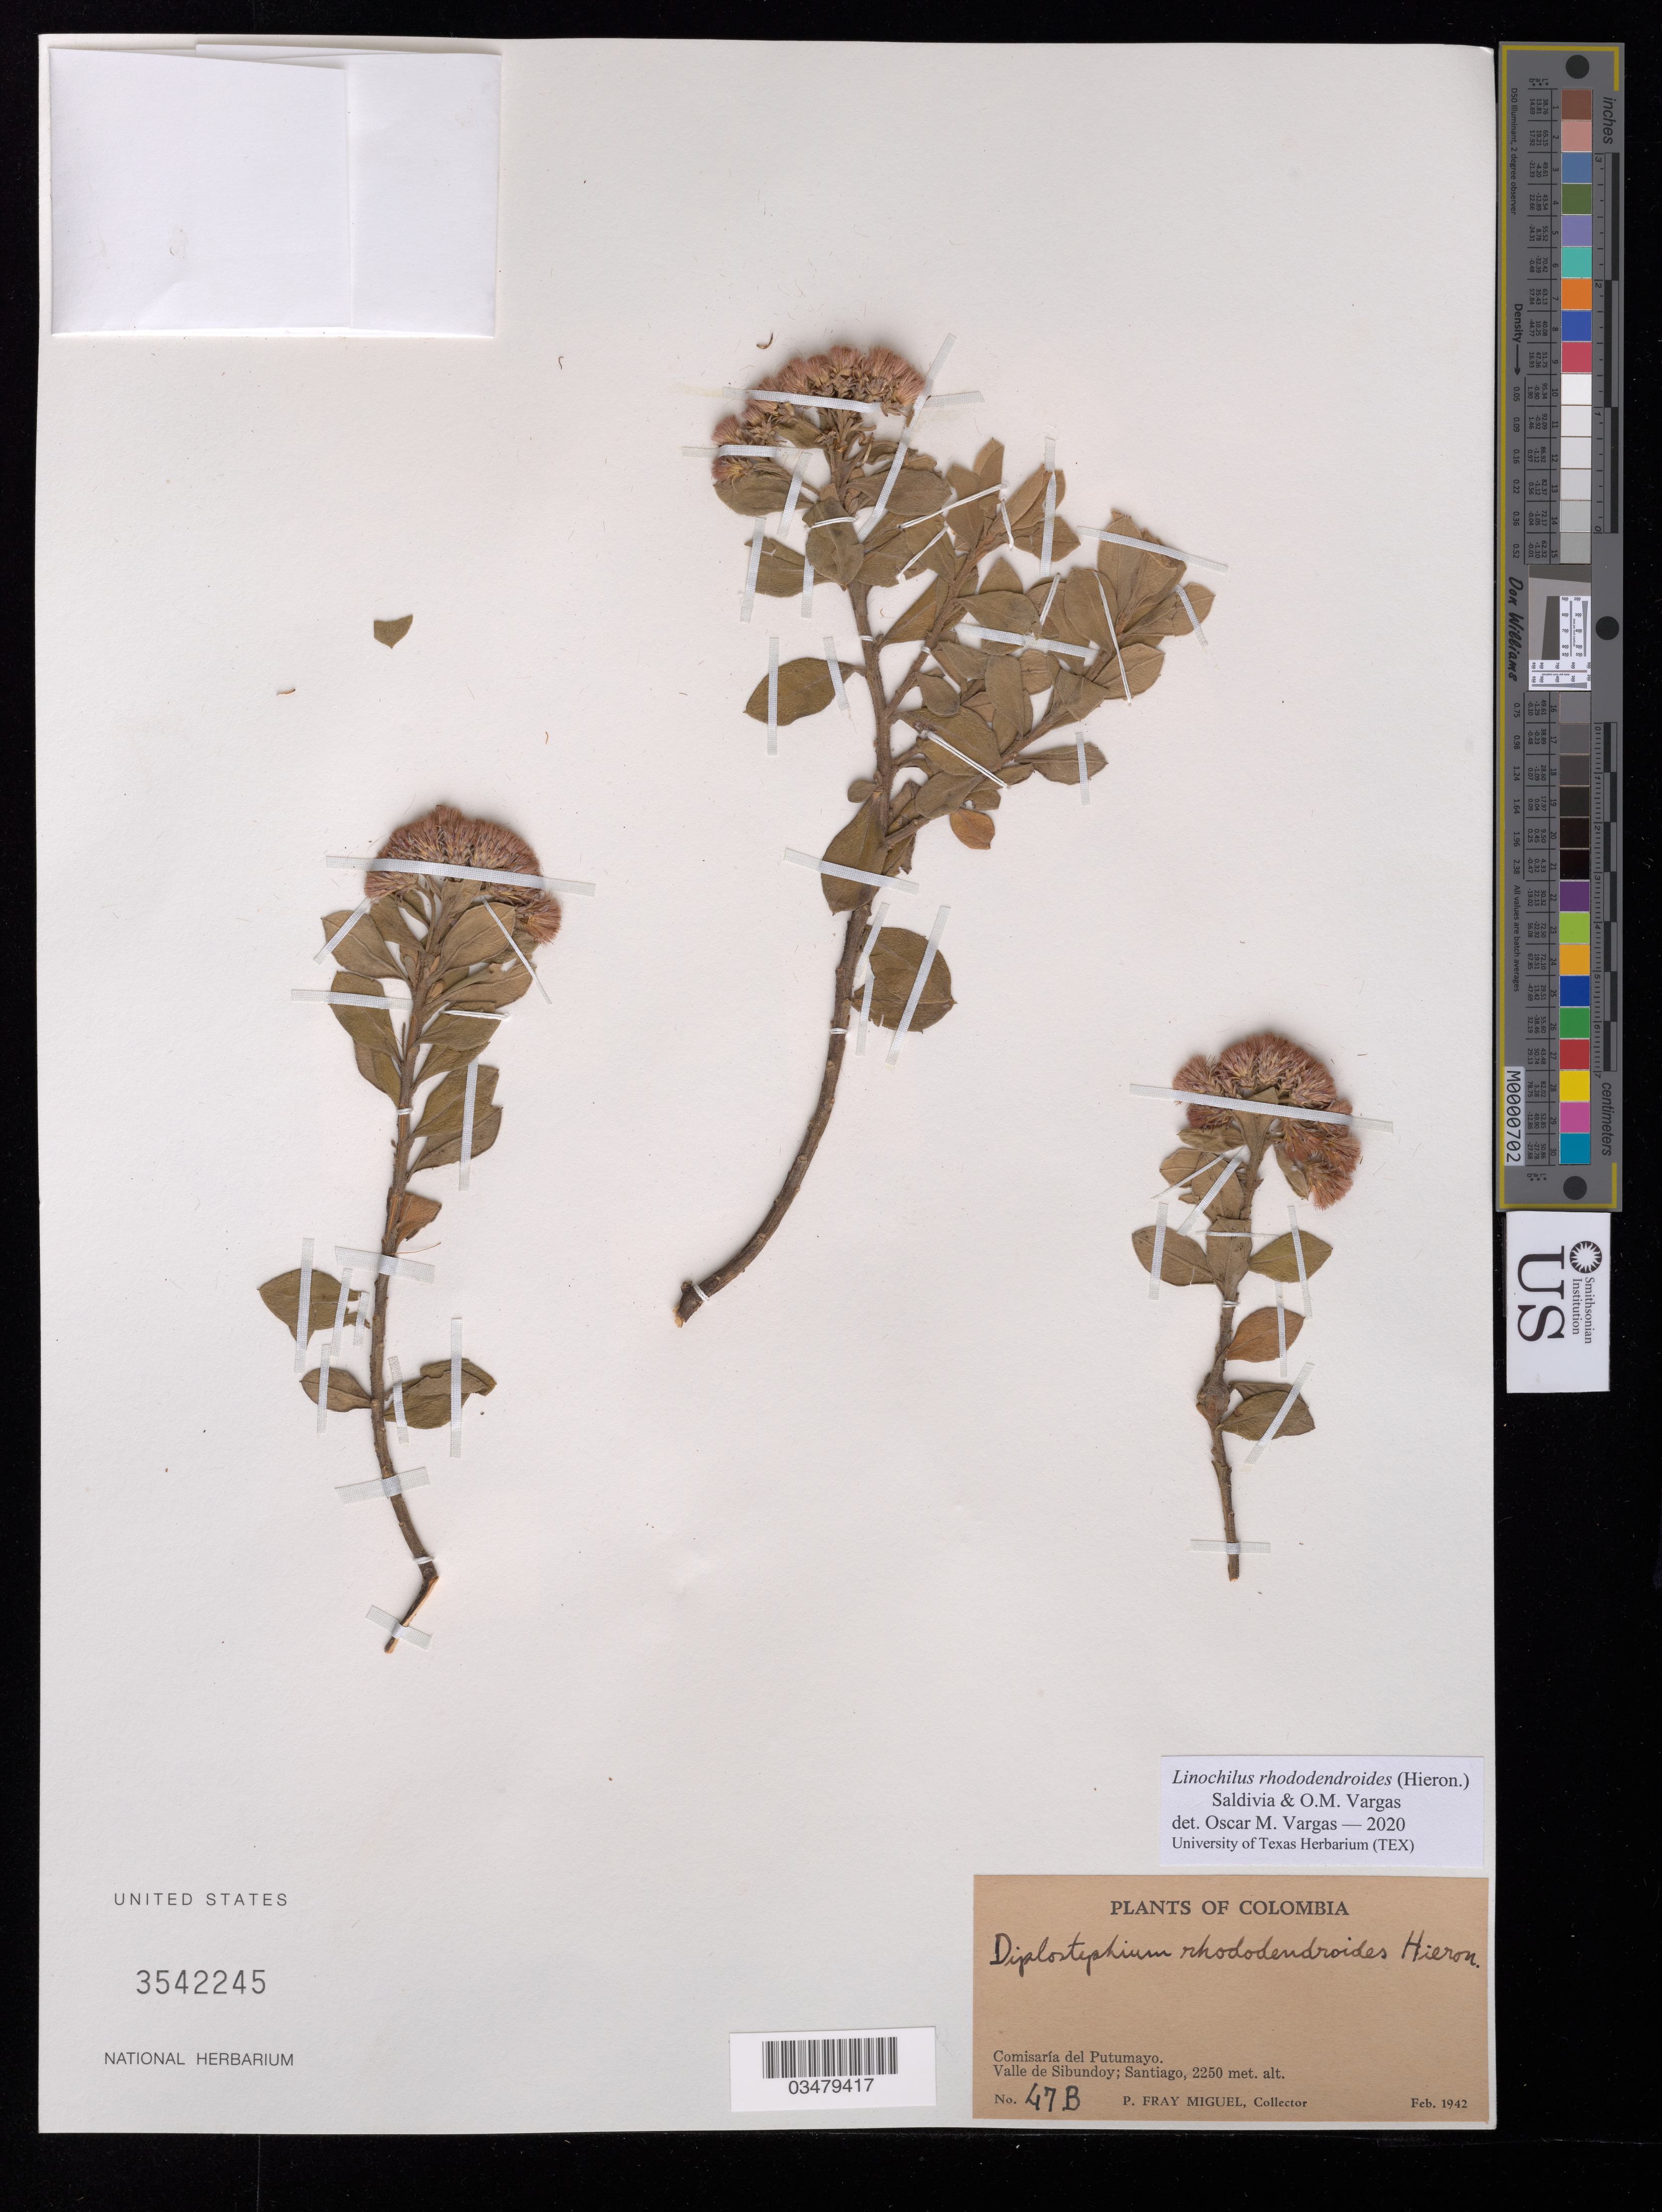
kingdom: Plantae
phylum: Tracheophyta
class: Magnoliopsida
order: Asterales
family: Asteraceae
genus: Linochilus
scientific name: Linochilus rhododendroides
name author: (Hieron.) Saldivia & O.M. Vargas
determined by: Vargas, Oscar M.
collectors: P. F. Miguel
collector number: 47 B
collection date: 1942-02-05/1942-02-17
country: Colombia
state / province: Putumayo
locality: Comisaria del Putumayo: Valle de Sibundoy: San Francisco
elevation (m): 2250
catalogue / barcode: US 3542245